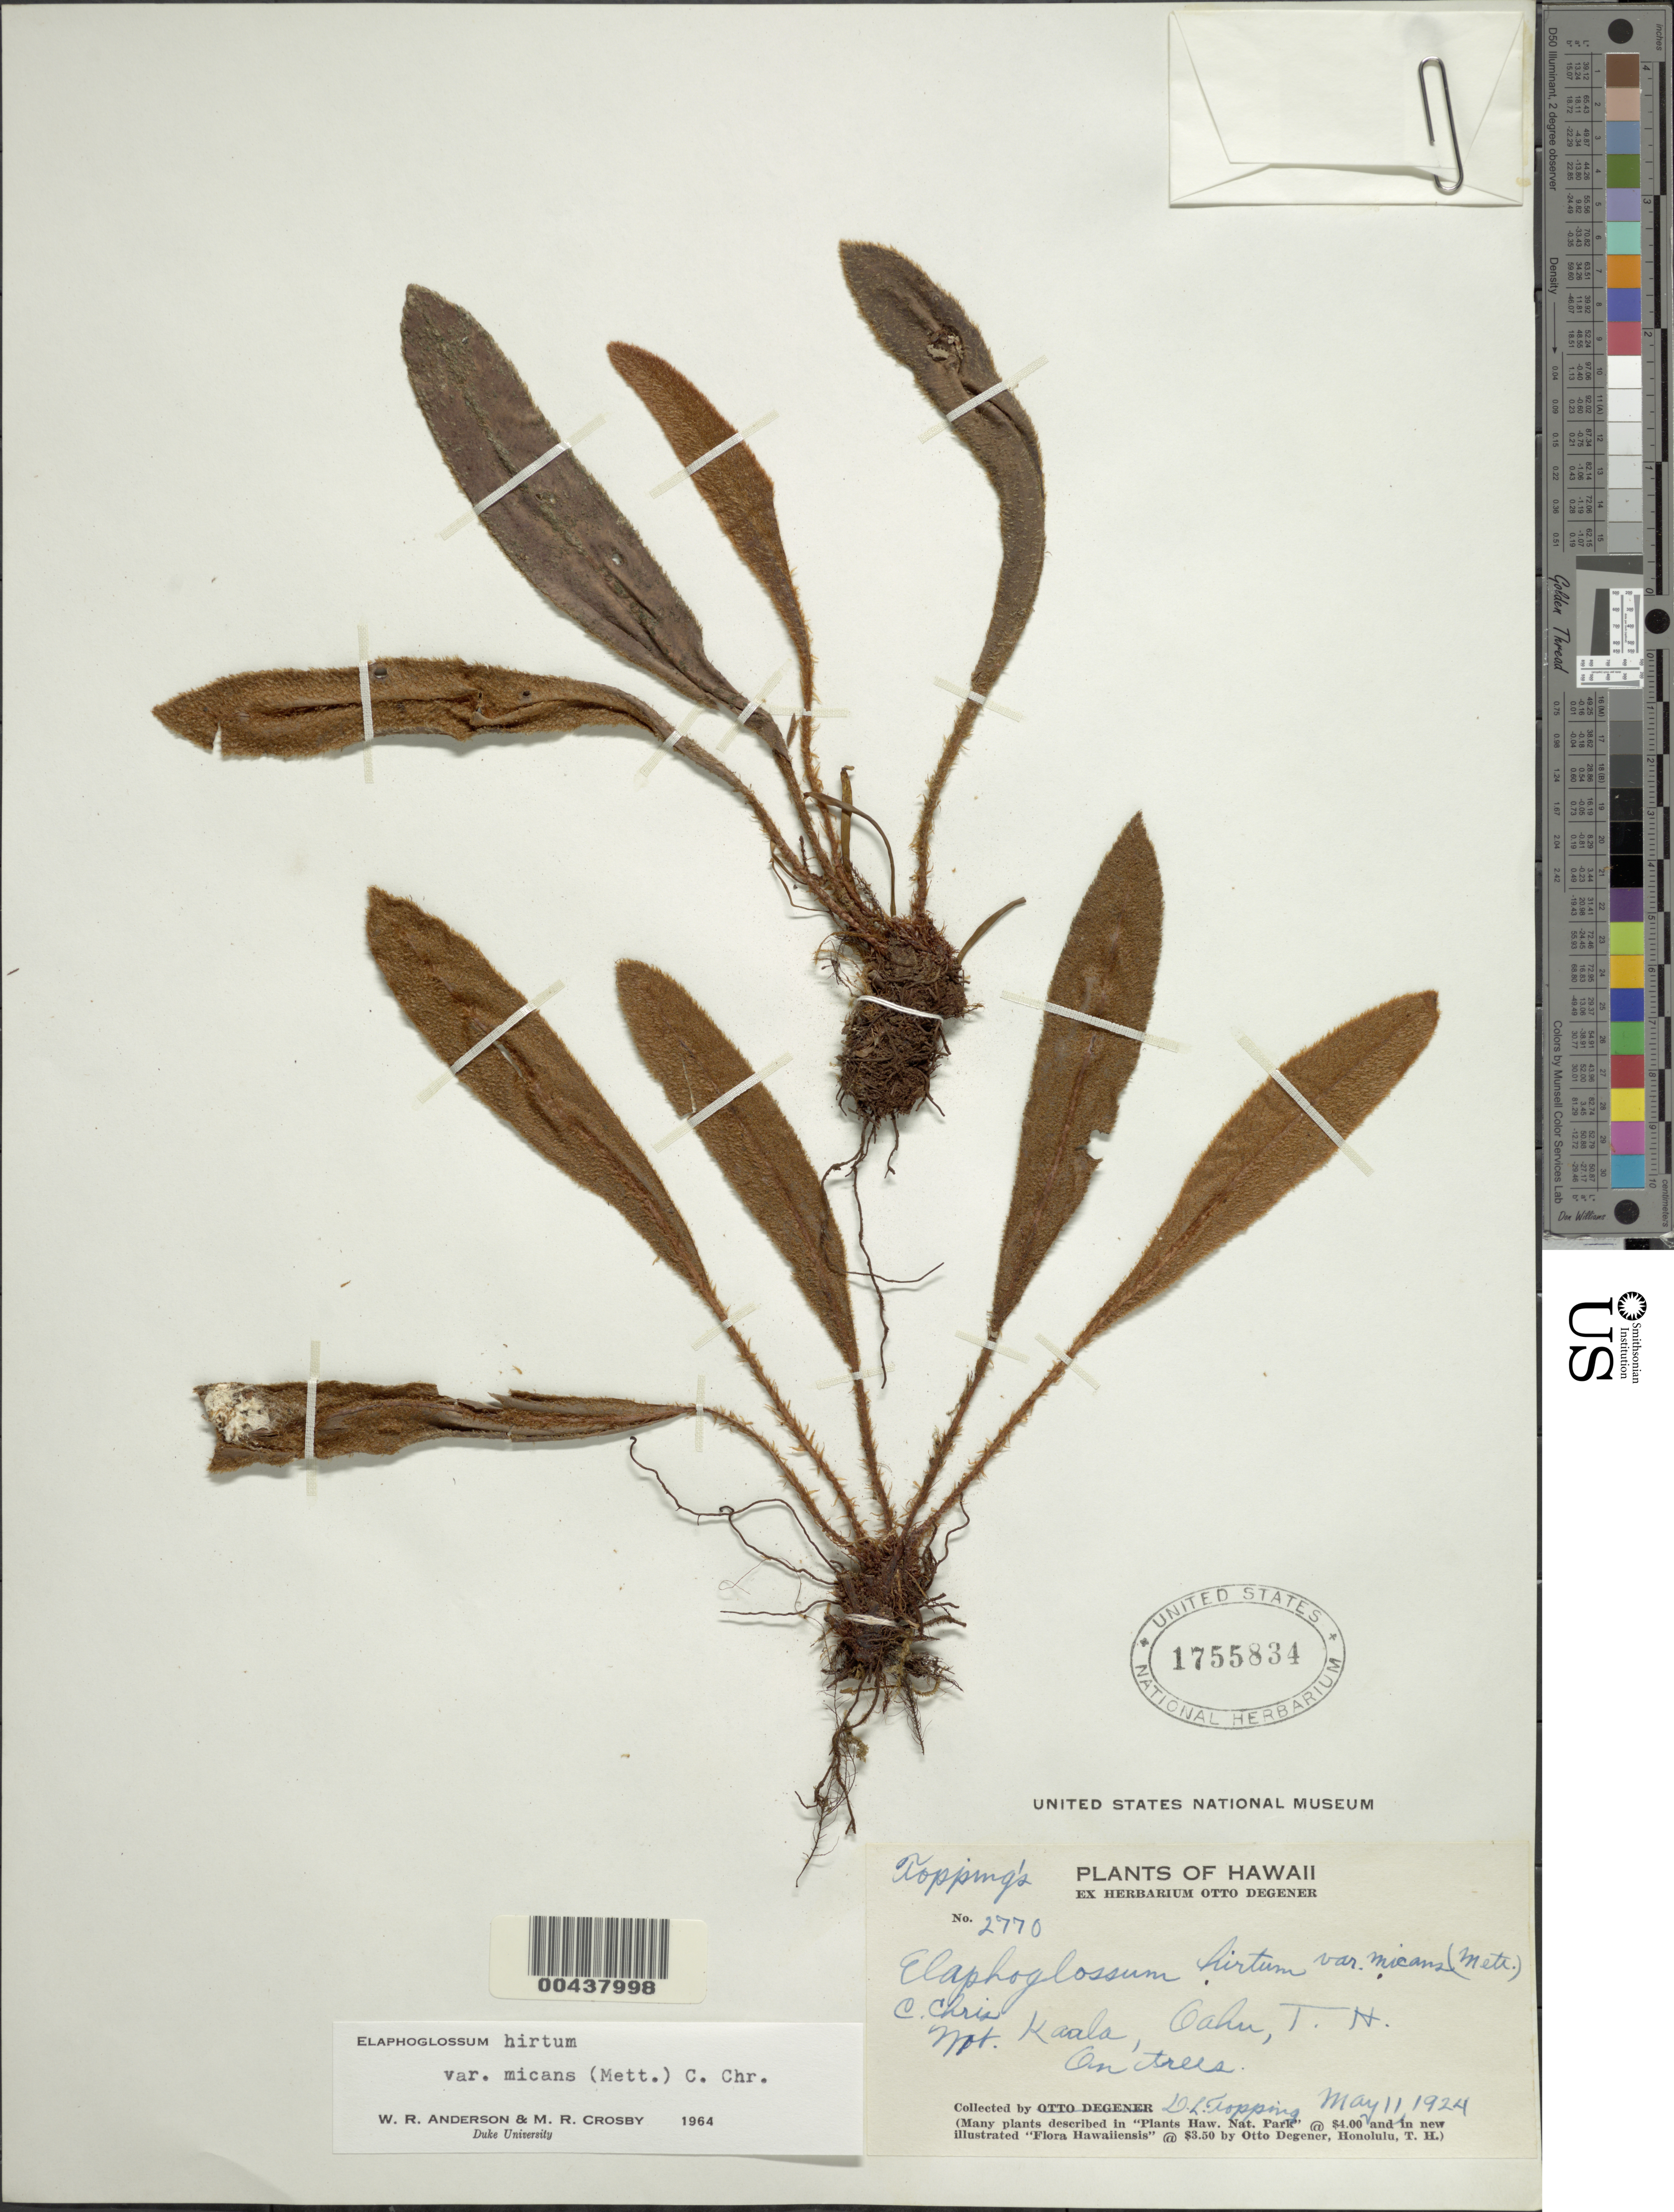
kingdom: Plantae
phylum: Tracheophyta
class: Polypodiopsida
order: Polypodiales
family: Dryopteridaceae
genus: Elaphoglossum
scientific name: Elaphoglossum hirtum var. micans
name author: C. Chr.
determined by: Anderson, W. R.; Crosby, M.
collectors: D. L. Topping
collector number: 2770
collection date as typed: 11 May 1924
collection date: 1924-05-11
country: United States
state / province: Hawaii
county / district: Honolulu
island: Oahu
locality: Mt. Kaala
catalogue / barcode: US 1755834